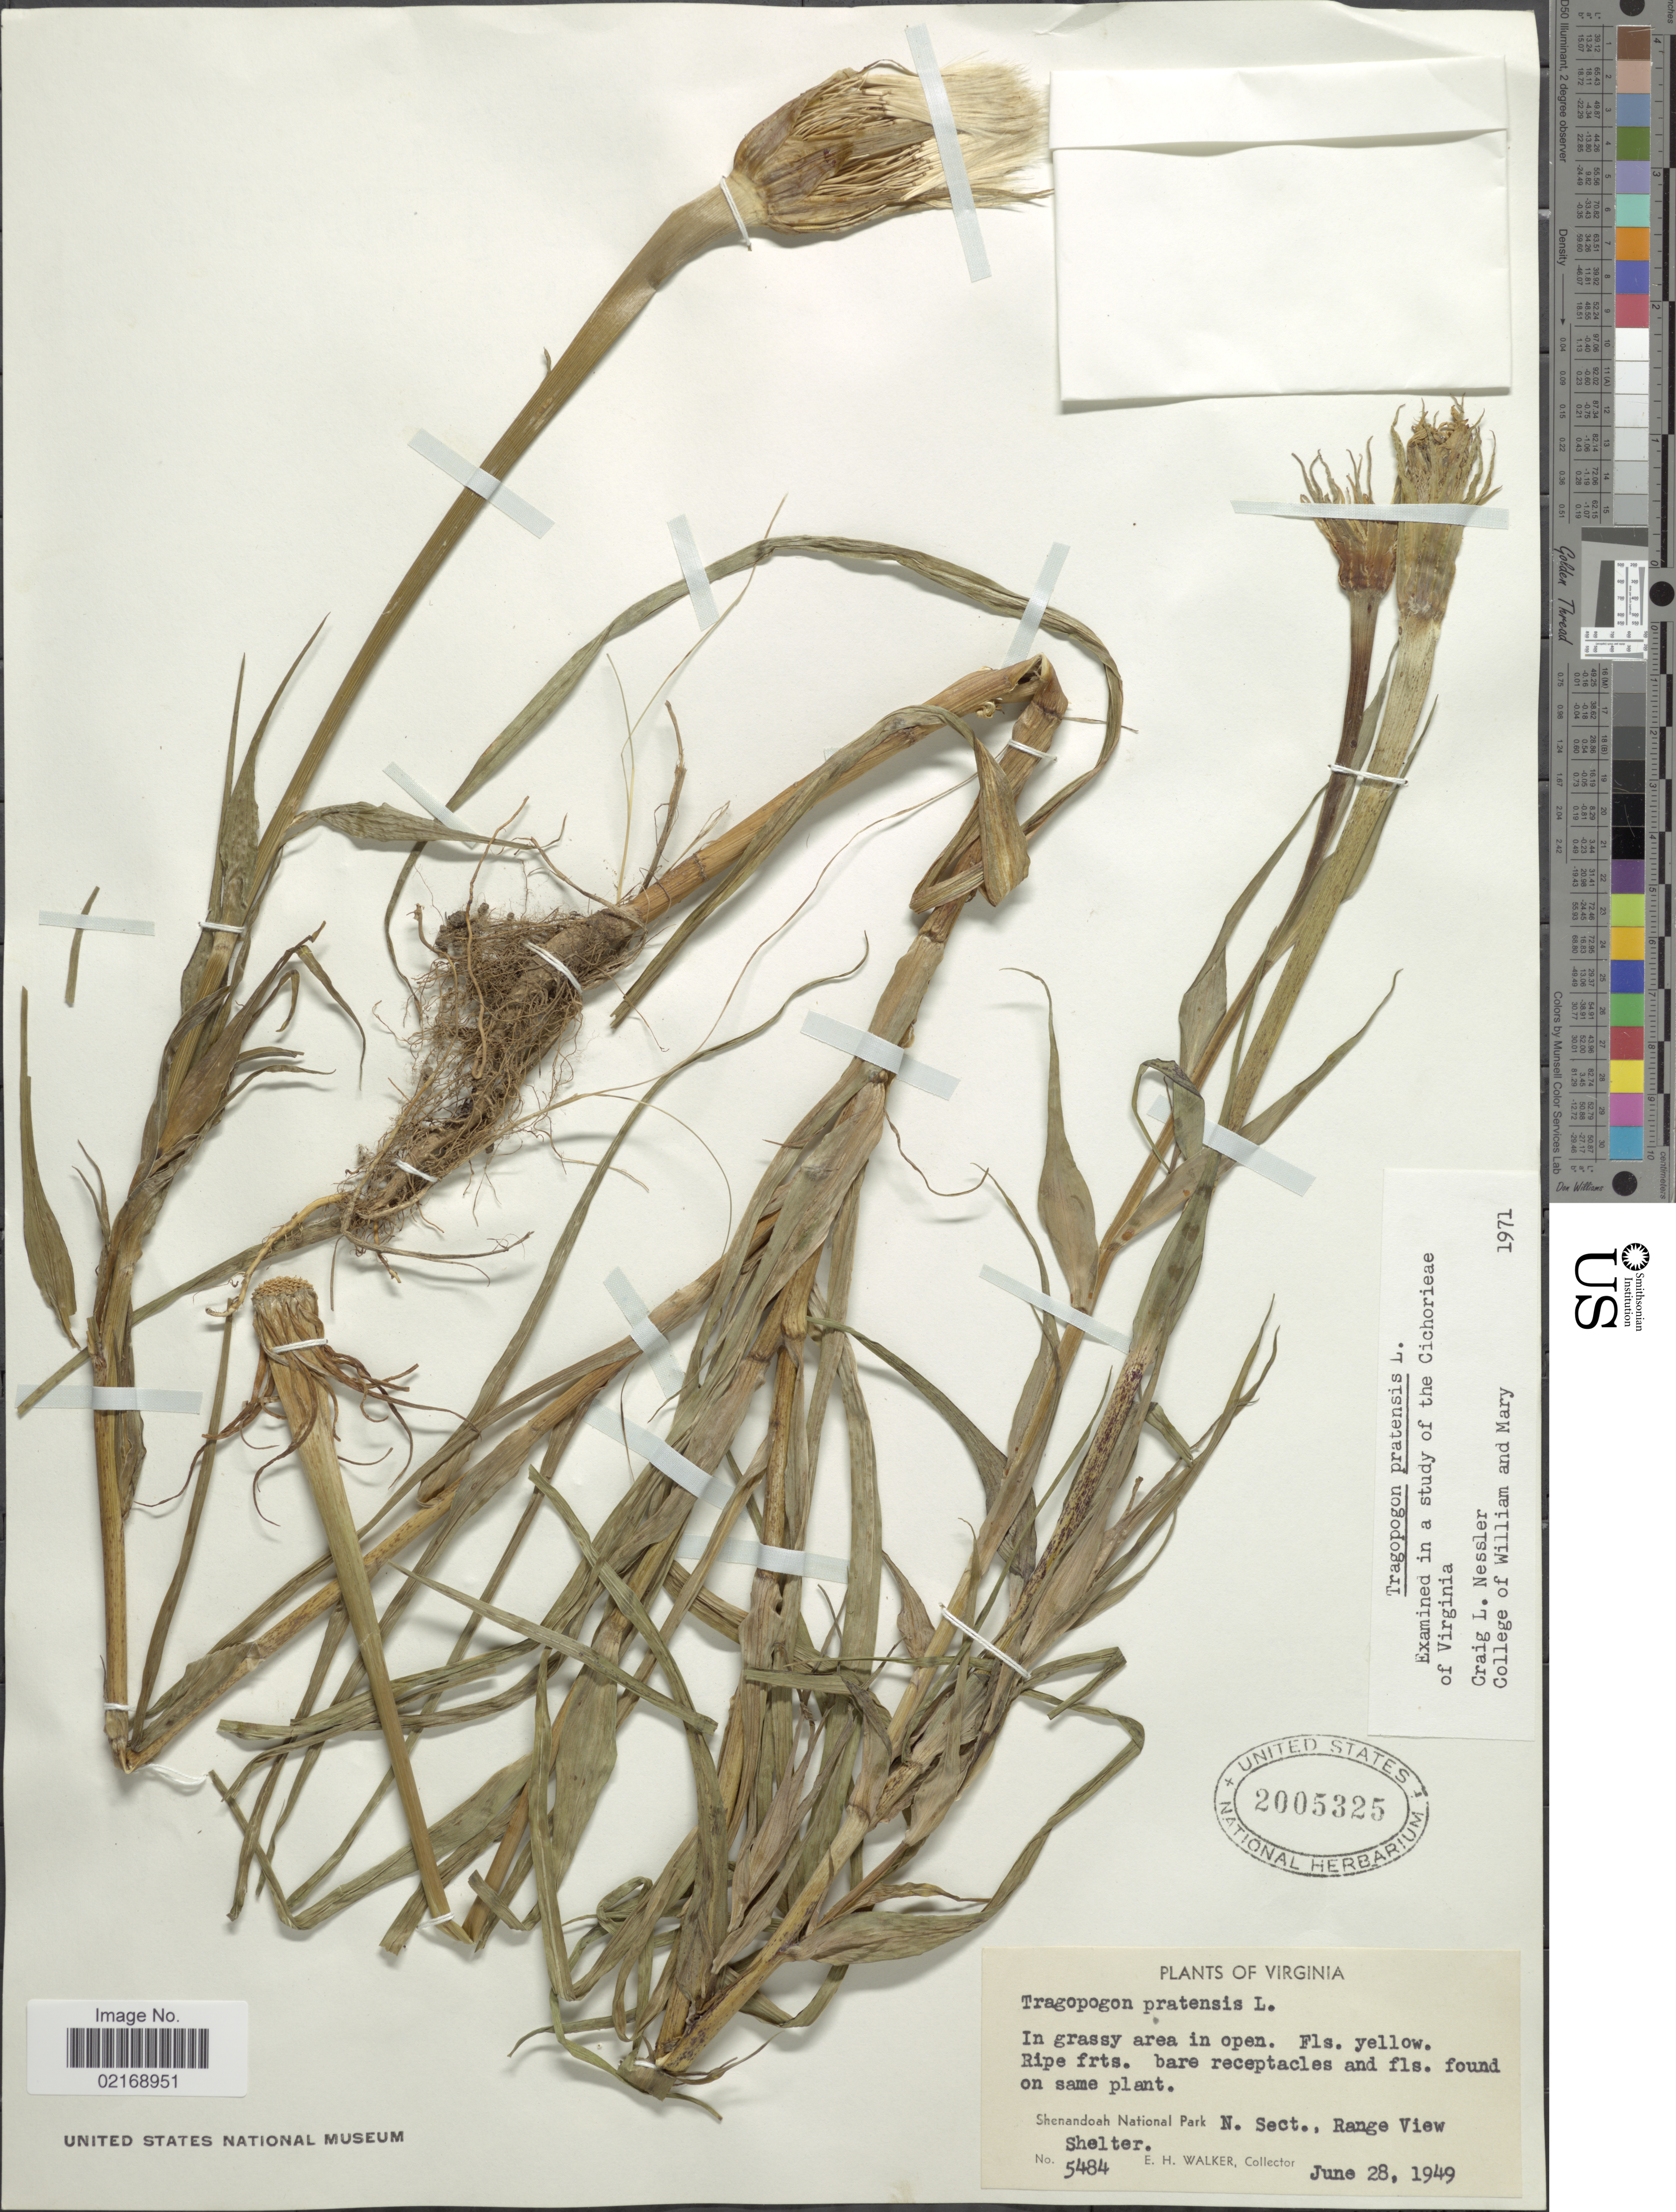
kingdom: Plantae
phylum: Tracheophyta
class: Magnoliopsida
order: Asterales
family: Asteraceae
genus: Tragopogon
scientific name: Tragopogon pratensis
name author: L.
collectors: E. H. Walker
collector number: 5484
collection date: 1949-06-28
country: United States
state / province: Virginia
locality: Shenandoah National Park N. Sect., Range View Shelter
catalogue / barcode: US 2005325